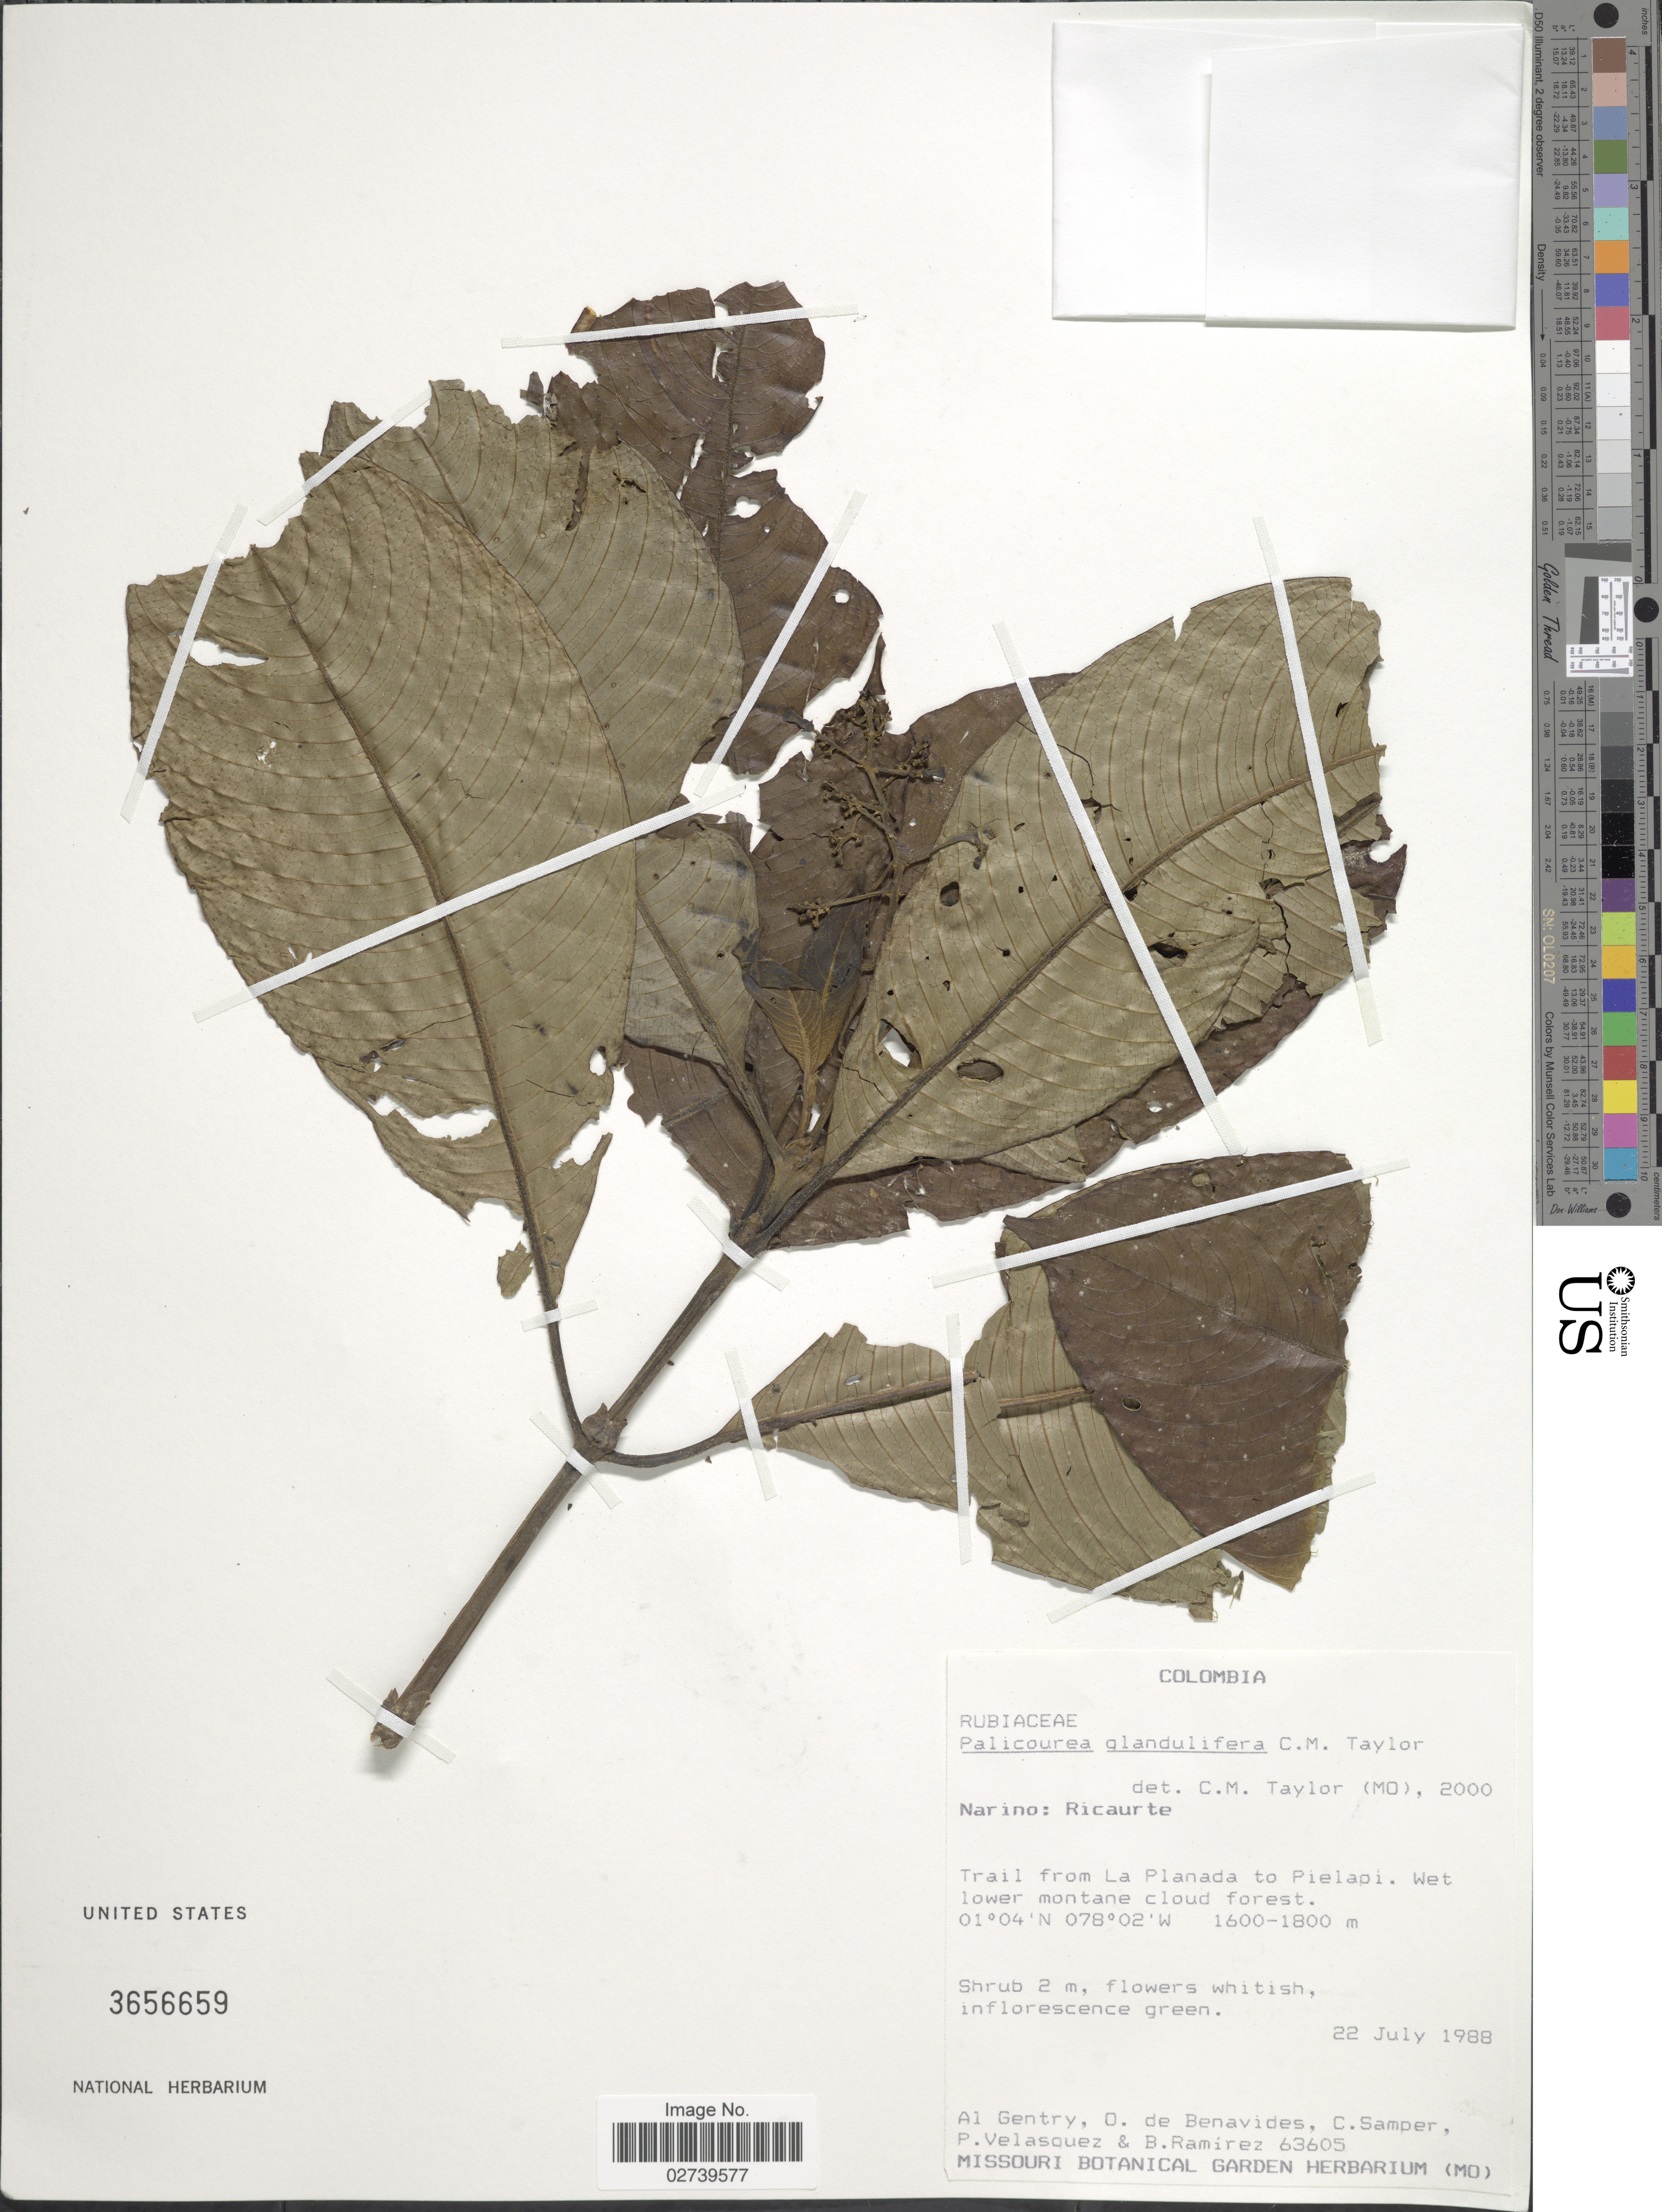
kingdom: Plantae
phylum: Tracheophyta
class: Magnoliopsida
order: Gentianales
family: Rubiaceae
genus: Palicourea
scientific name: Palicourea glandulifera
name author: C.M. Taylor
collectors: A. H. Gentry, Olga S. de Benavides, C. Samper, P. Velasquez & B. Ramírez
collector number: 63605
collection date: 1988-07-22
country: Colombia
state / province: Nariño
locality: Ricaurte, Trail from La Planada to Pielapi.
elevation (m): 488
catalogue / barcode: US 3656659